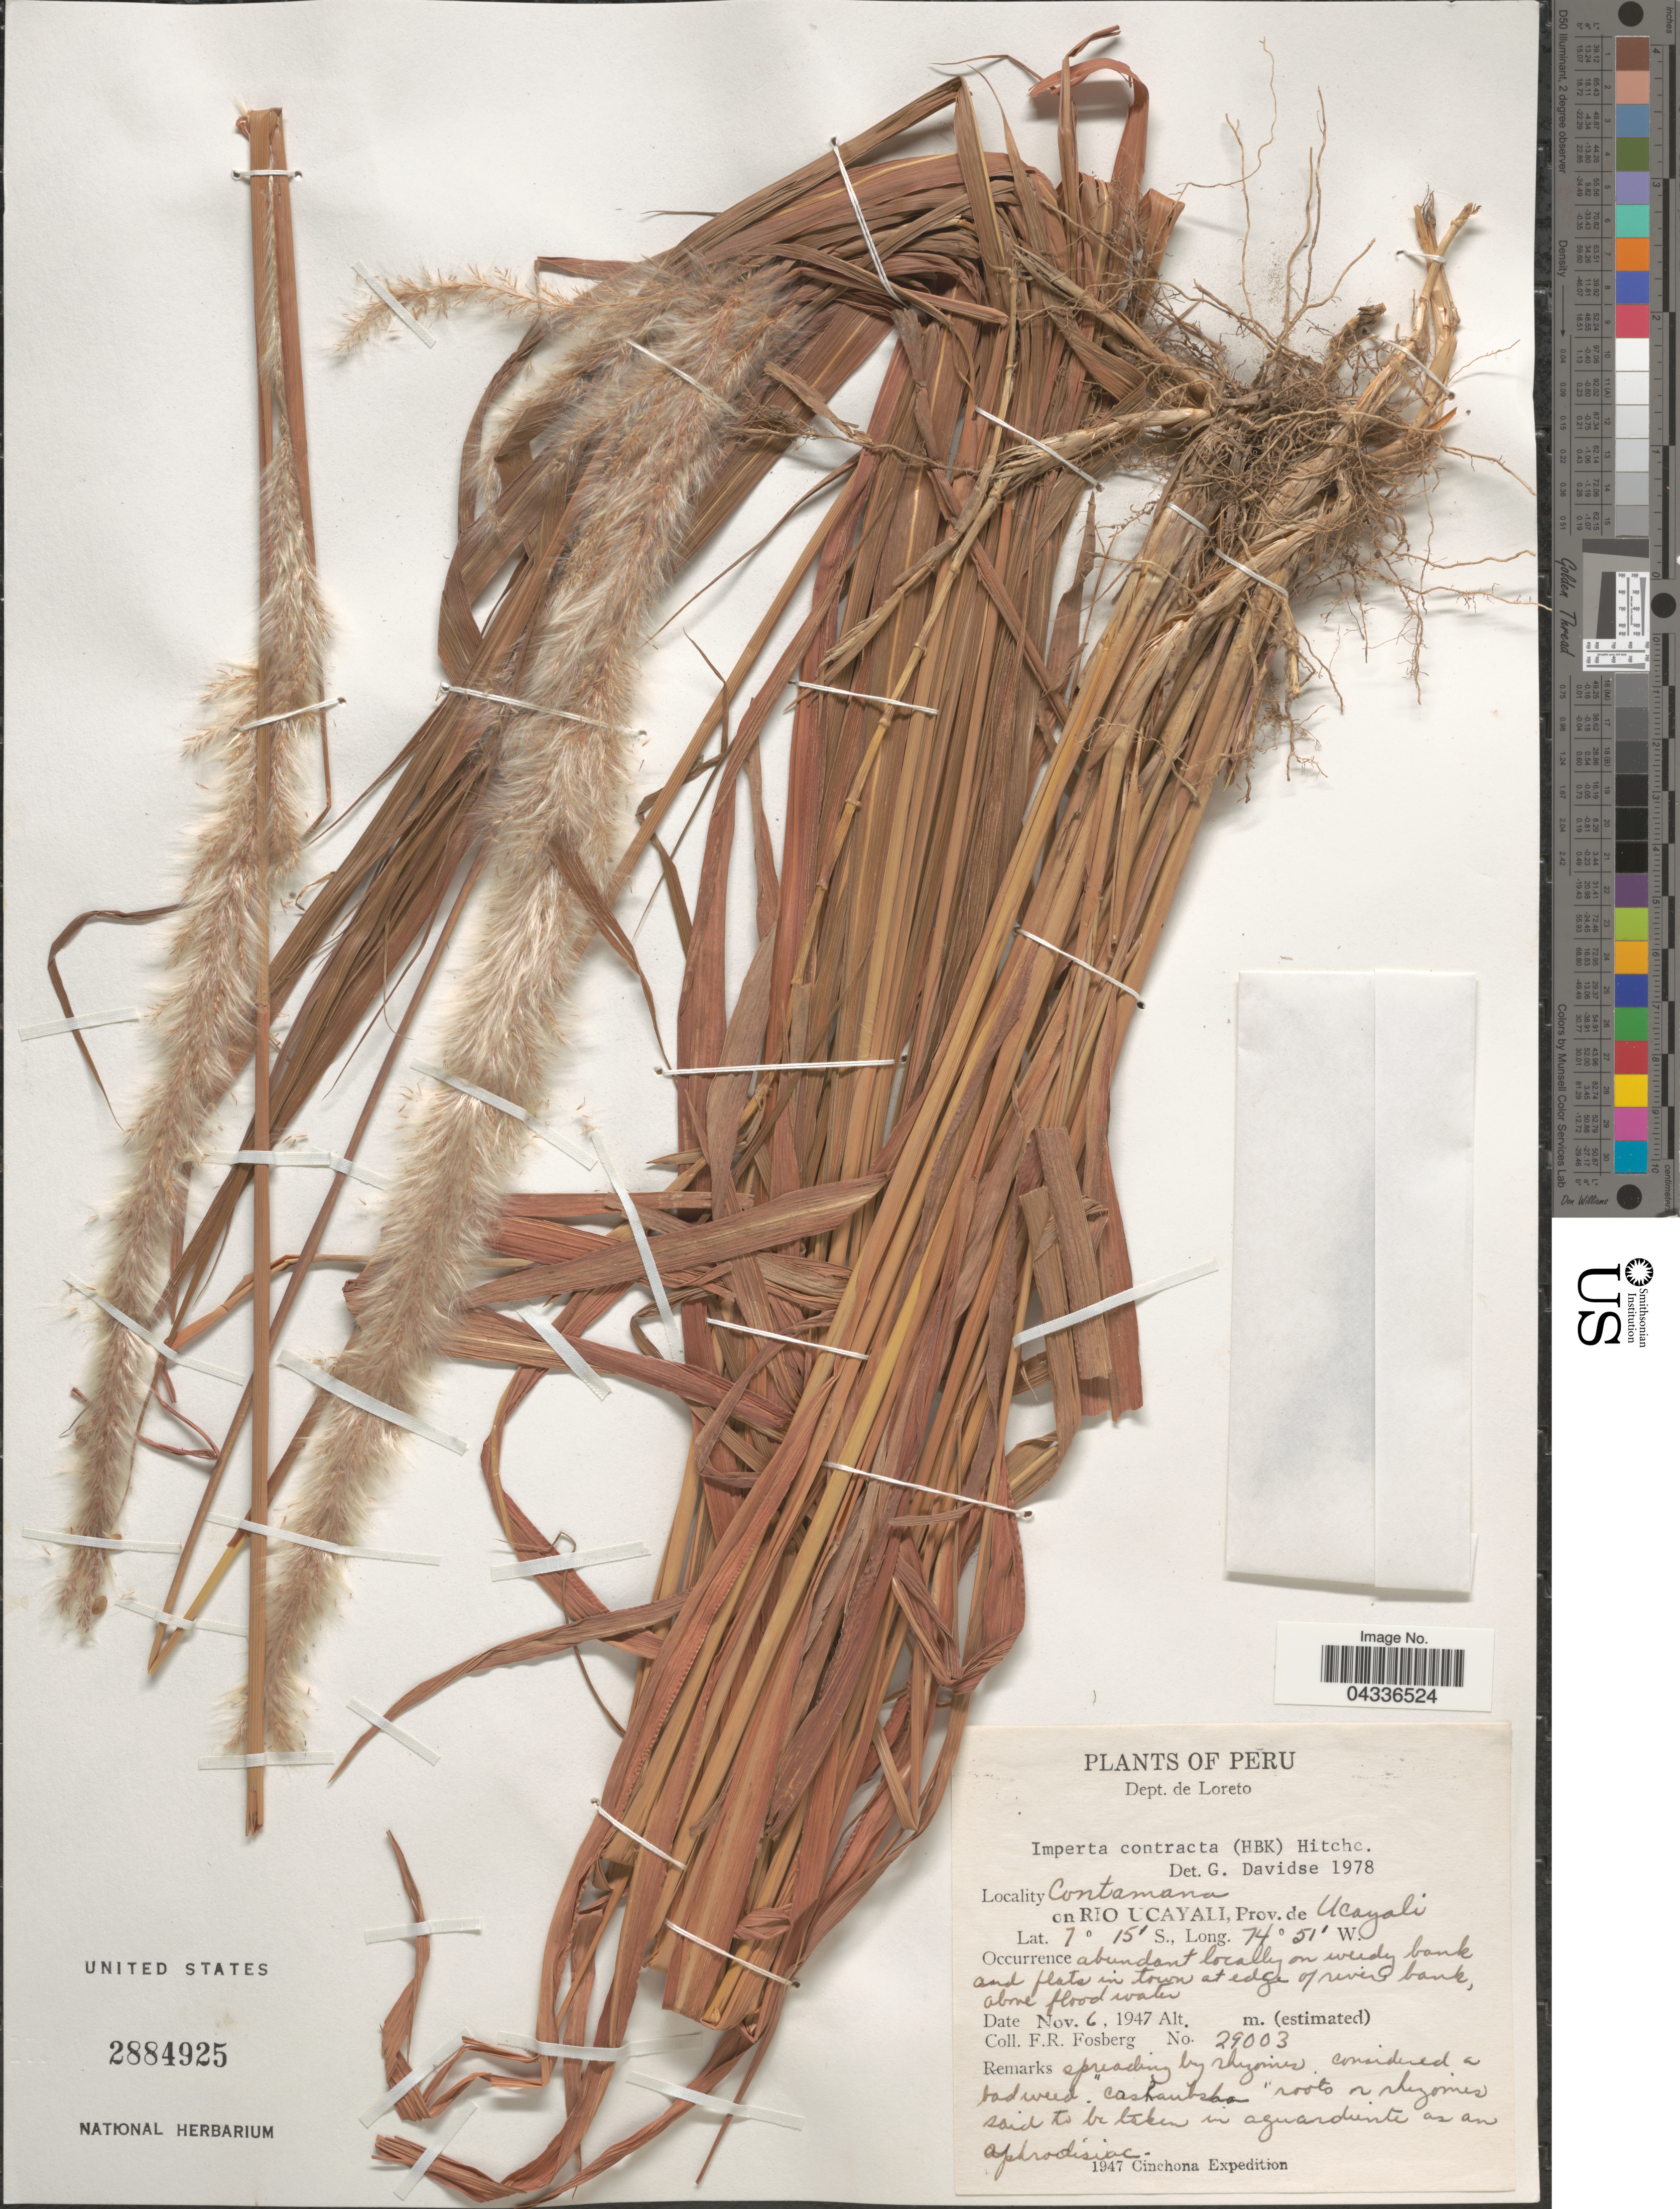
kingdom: Plantae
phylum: Tracheophyta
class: Liliopsida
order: Poales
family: Poaceae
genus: Imperata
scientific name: Imperata contracta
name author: (Kunth) Hitchc.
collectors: F. R. Fosberg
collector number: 29003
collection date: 1947-11-06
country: Peru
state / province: Loreto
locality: Dept. de Loreto. Contamana on Rio Ucayali, Prov. de Ucayali. Abundant locally on weedy bank and flats in town at edge of river bank, above flood water.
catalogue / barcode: US 2884925